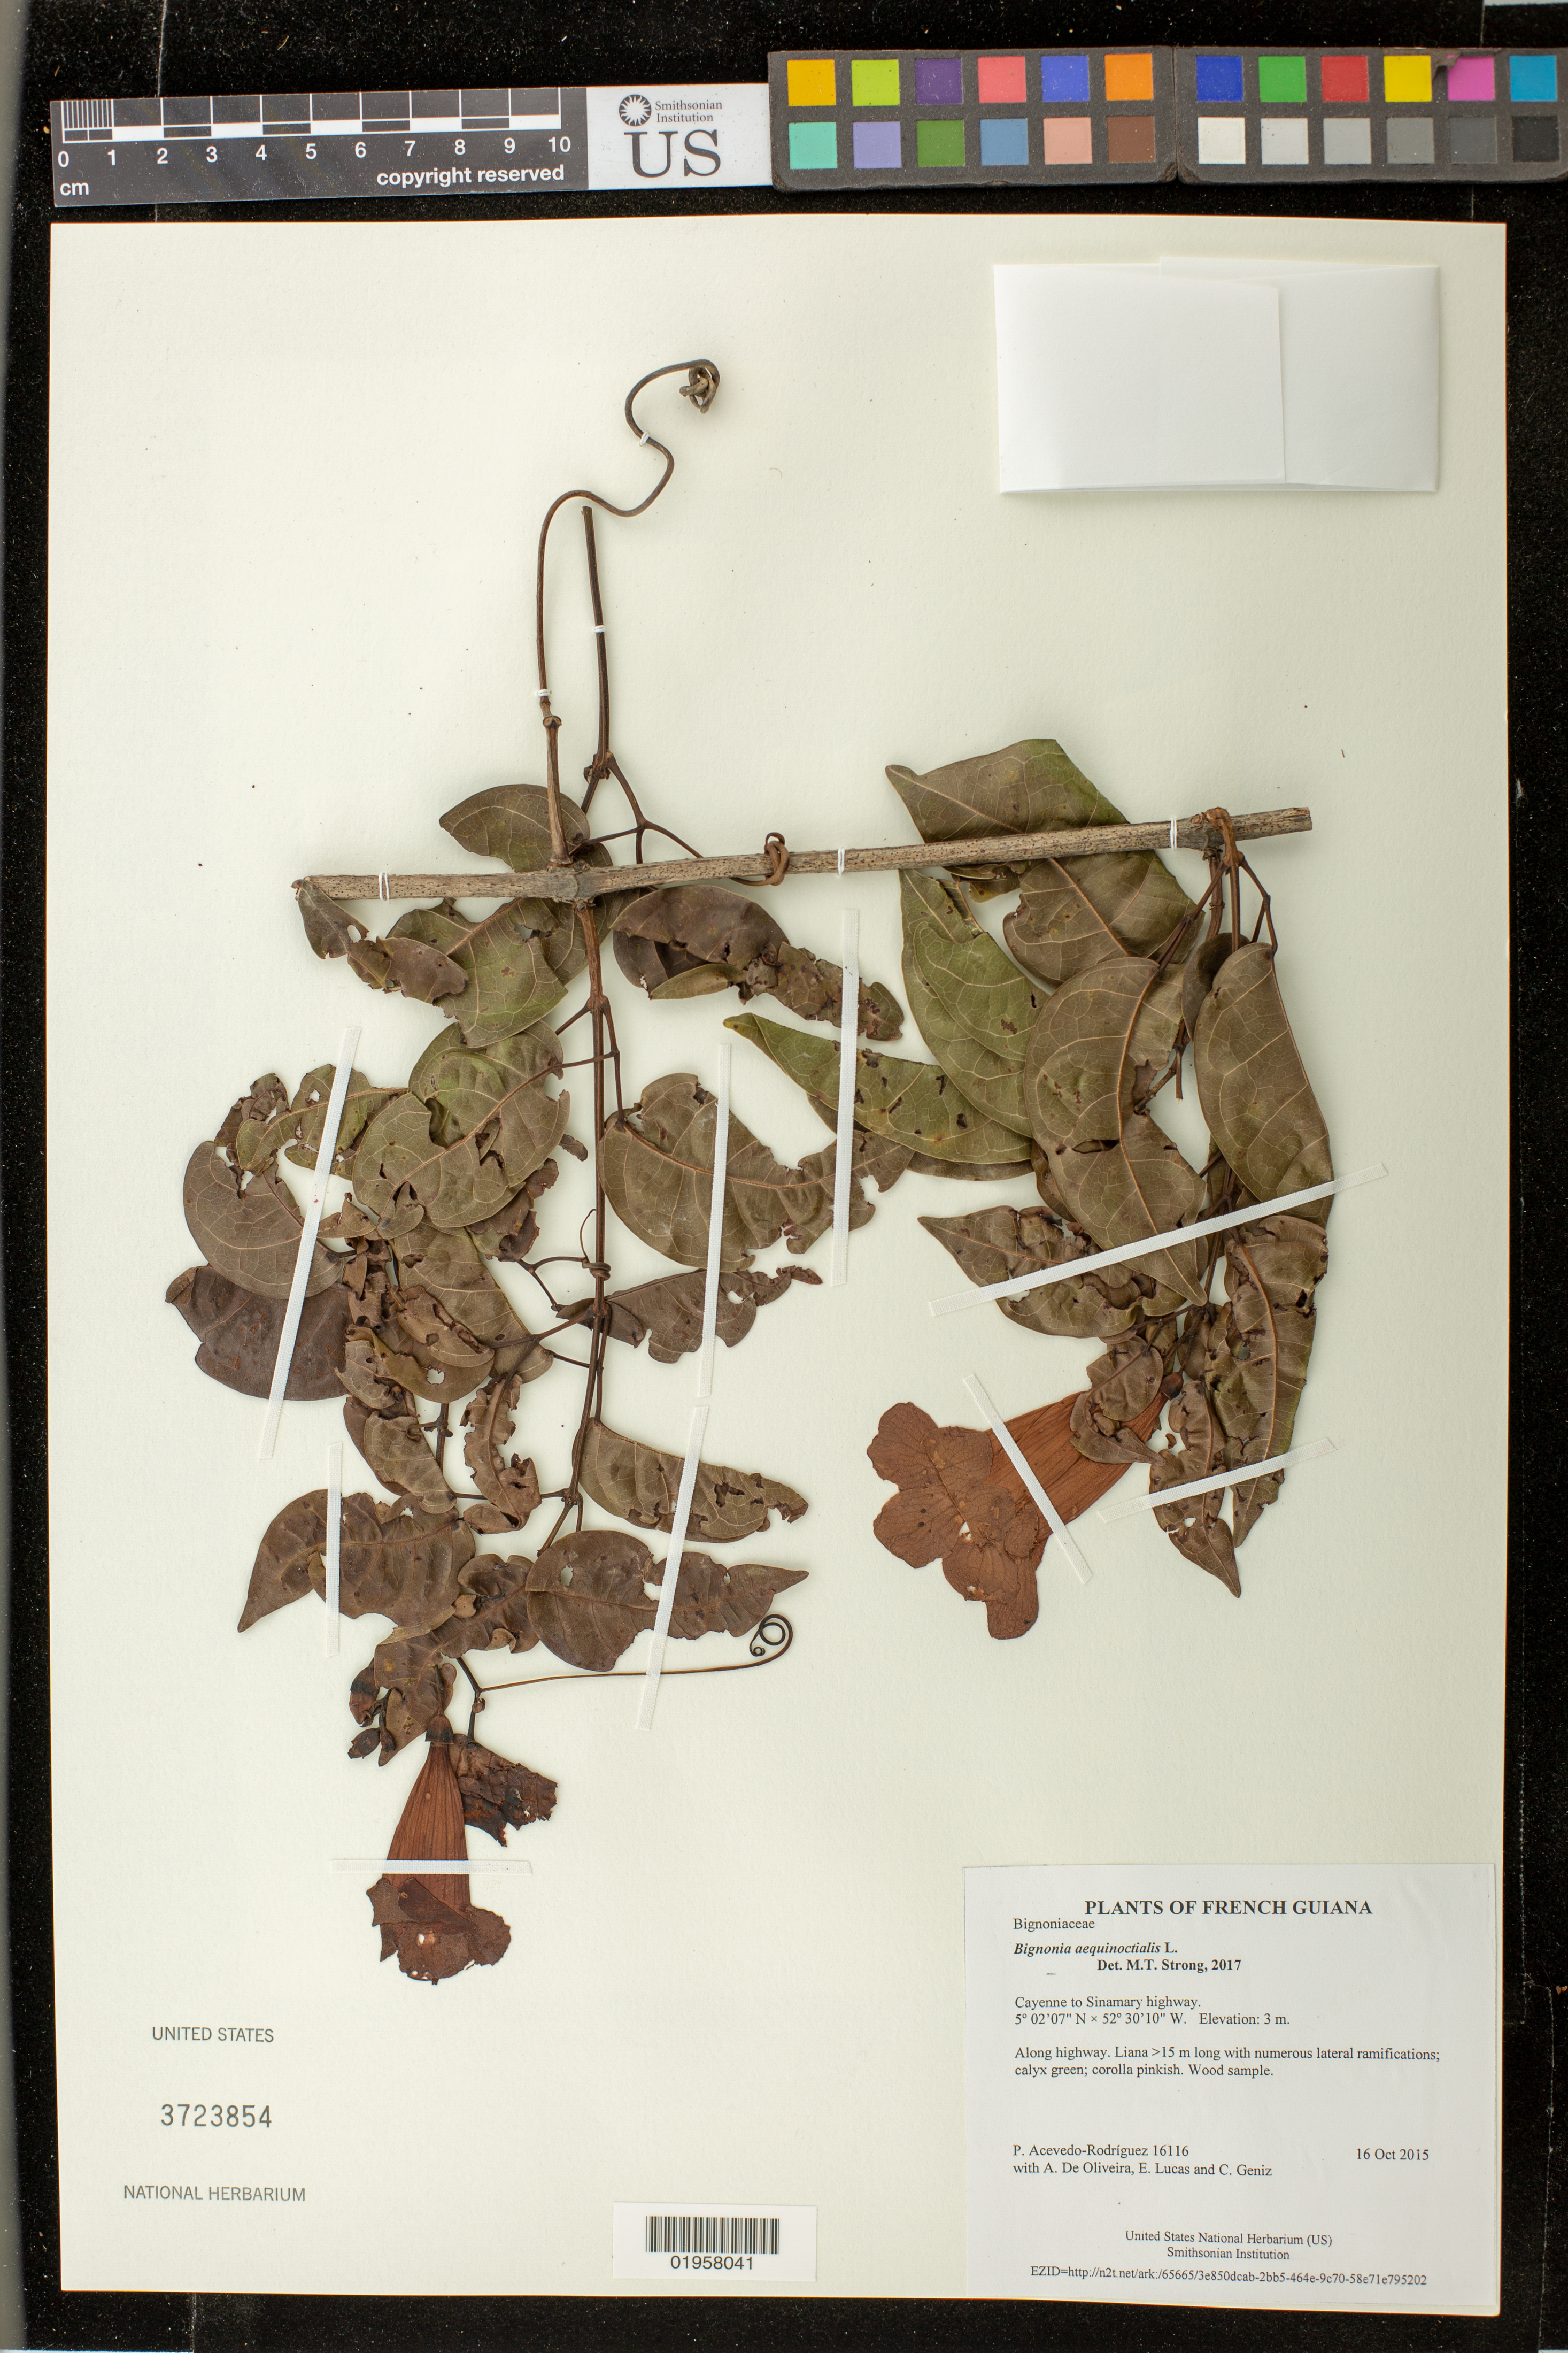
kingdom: Plantae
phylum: Tracheophyta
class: Magnoliopsida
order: Lamiales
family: Bignoniaceae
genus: Bignonia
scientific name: Bignonia aequinoctialis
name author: L.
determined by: Strong, M. T., (US), Smithsonian Institution - National Museum of Natural History (UNITED STATES)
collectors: P. Acevedo-Rodr., A. De Oliveira, E. Lucas & C. Geniz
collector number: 16116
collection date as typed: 16 October 2015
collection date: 2015-10-16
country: French Guiana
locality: Cayenne to Sinamary highway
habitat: Along highway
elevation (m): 3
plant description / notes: US, NY, MO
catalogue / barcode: US 3723854